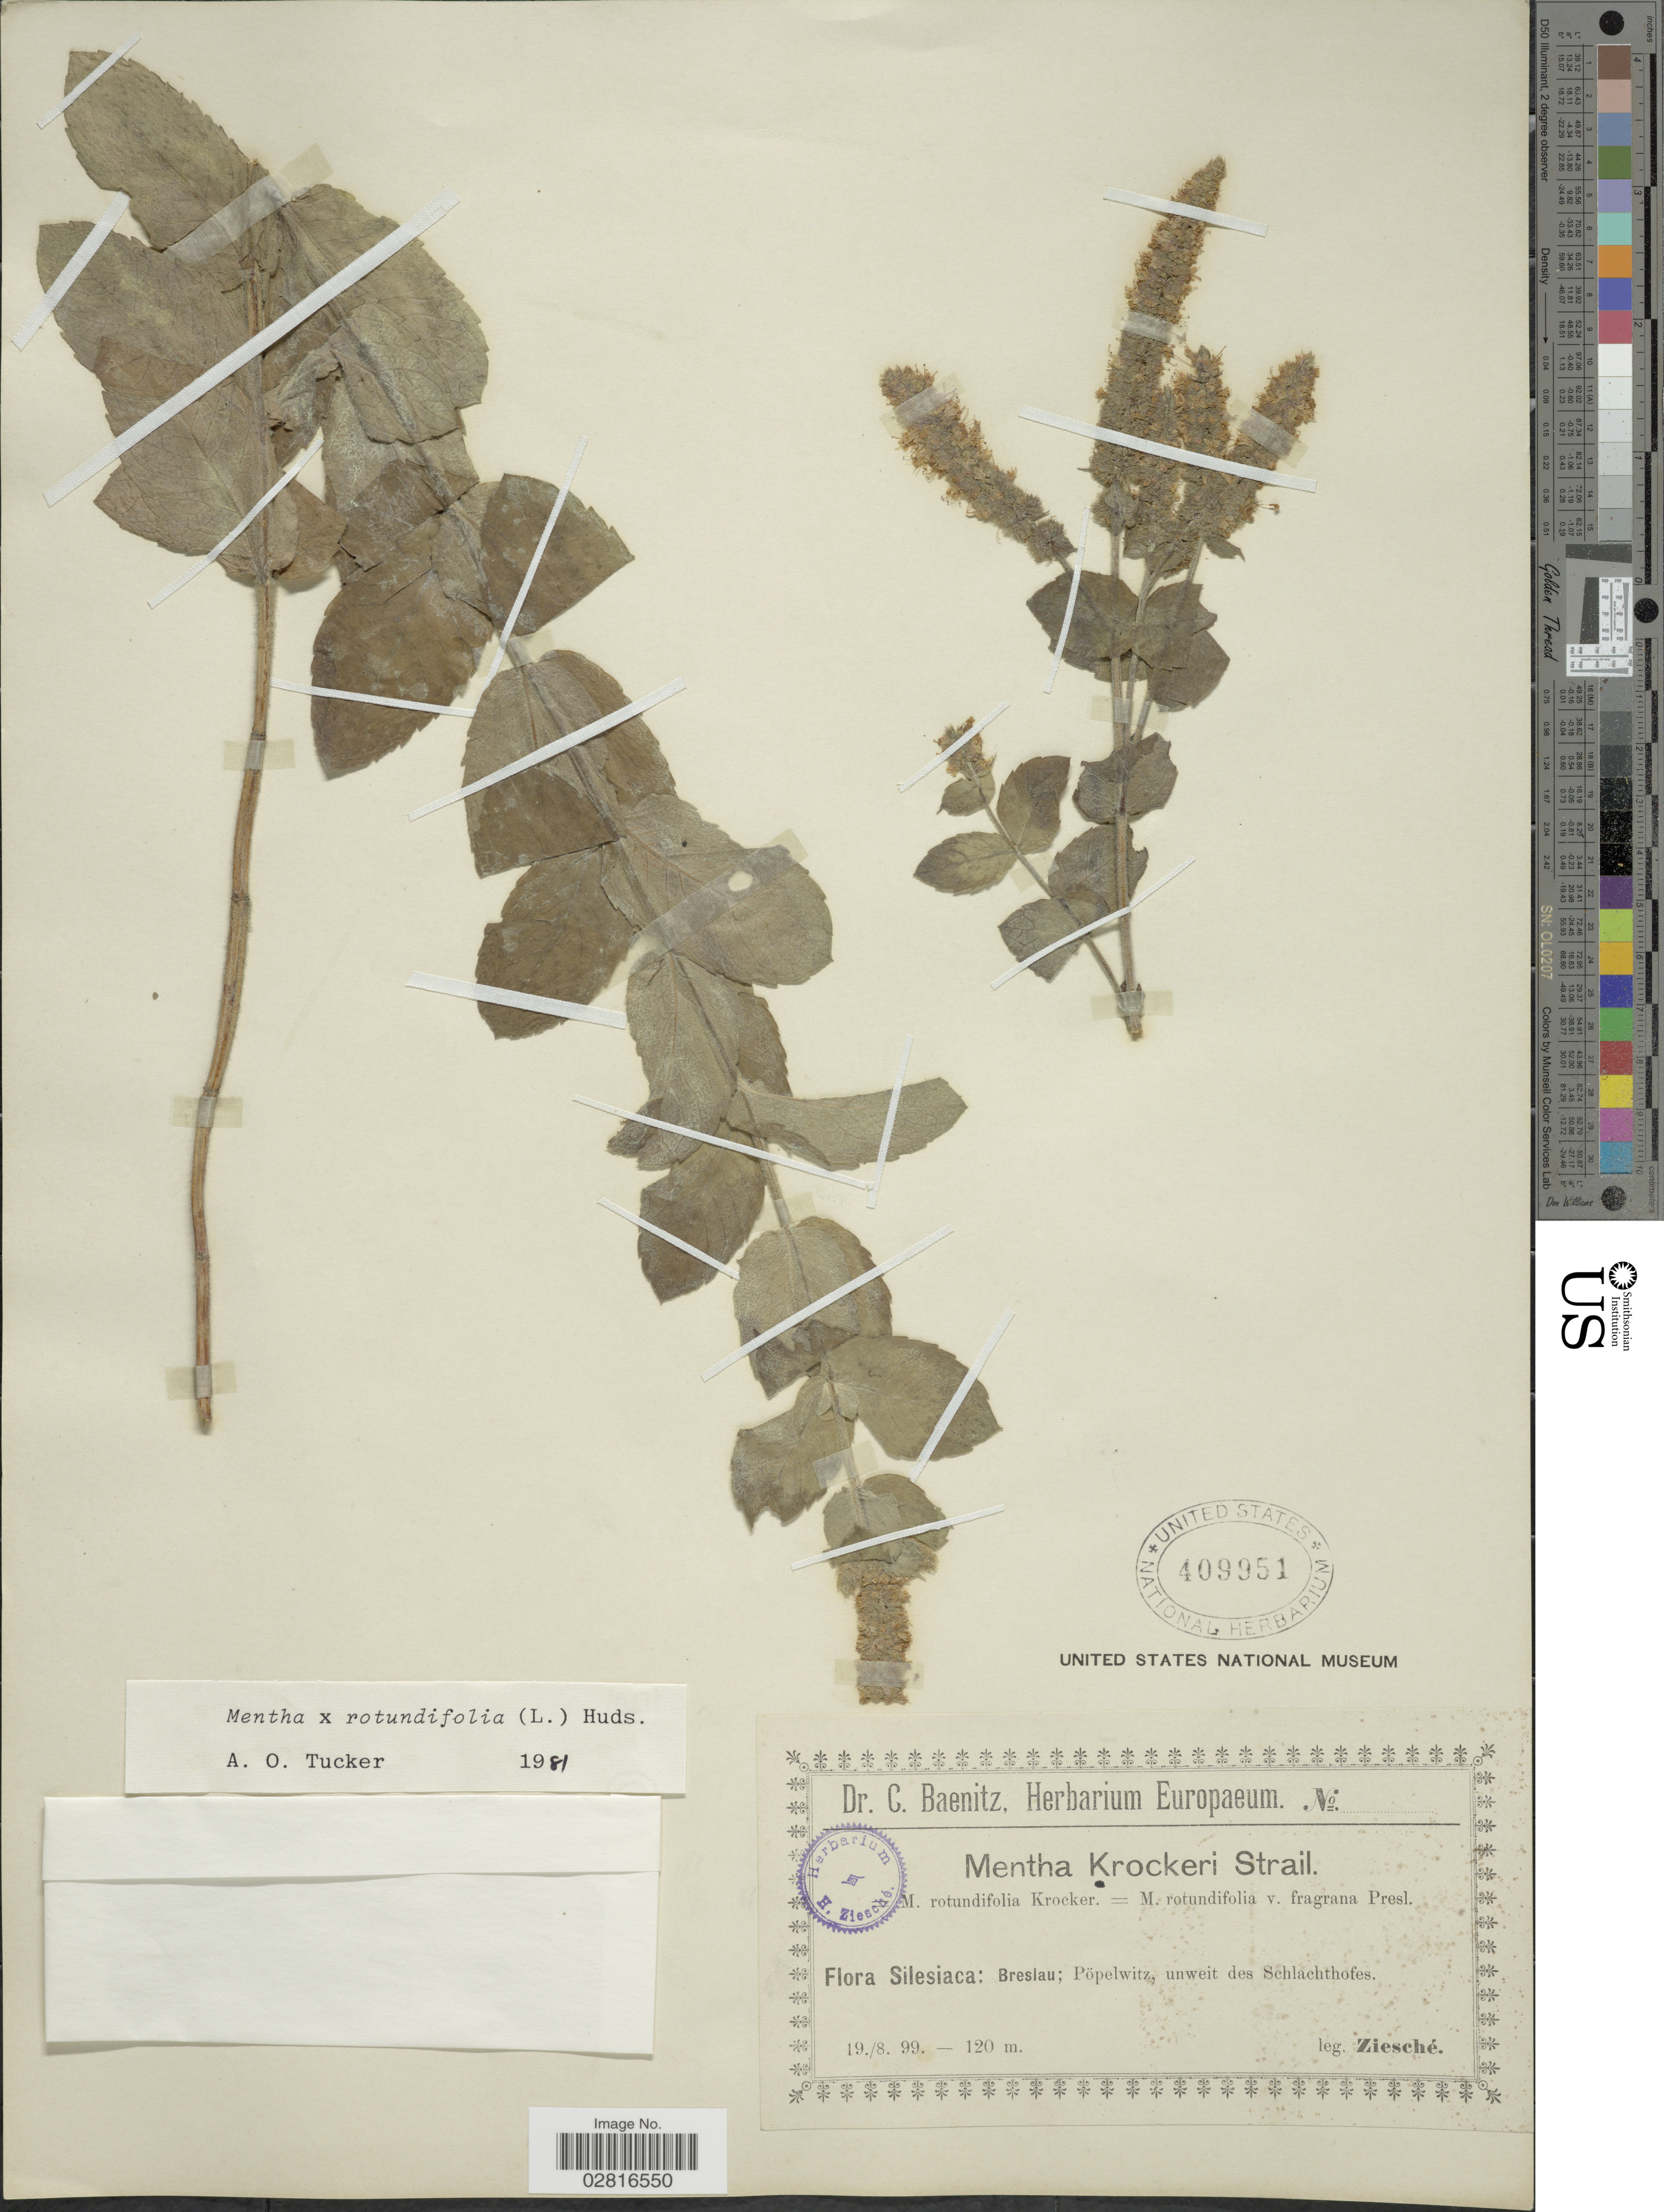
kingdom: Plantae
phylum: Tracheophyta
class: Magnoliopsida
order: Lamiales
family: Lamiaceae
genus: Mentha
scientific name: Mentha rotundifolia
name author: (L.) Huds.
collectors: Ziesché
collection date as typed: Transcribed d/m/y: 19/8/99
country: Poland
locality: Silesiaca: Breslau; Pöpelwitz, unweit des Schlachthofes.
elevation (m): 120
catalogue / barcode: US 409951